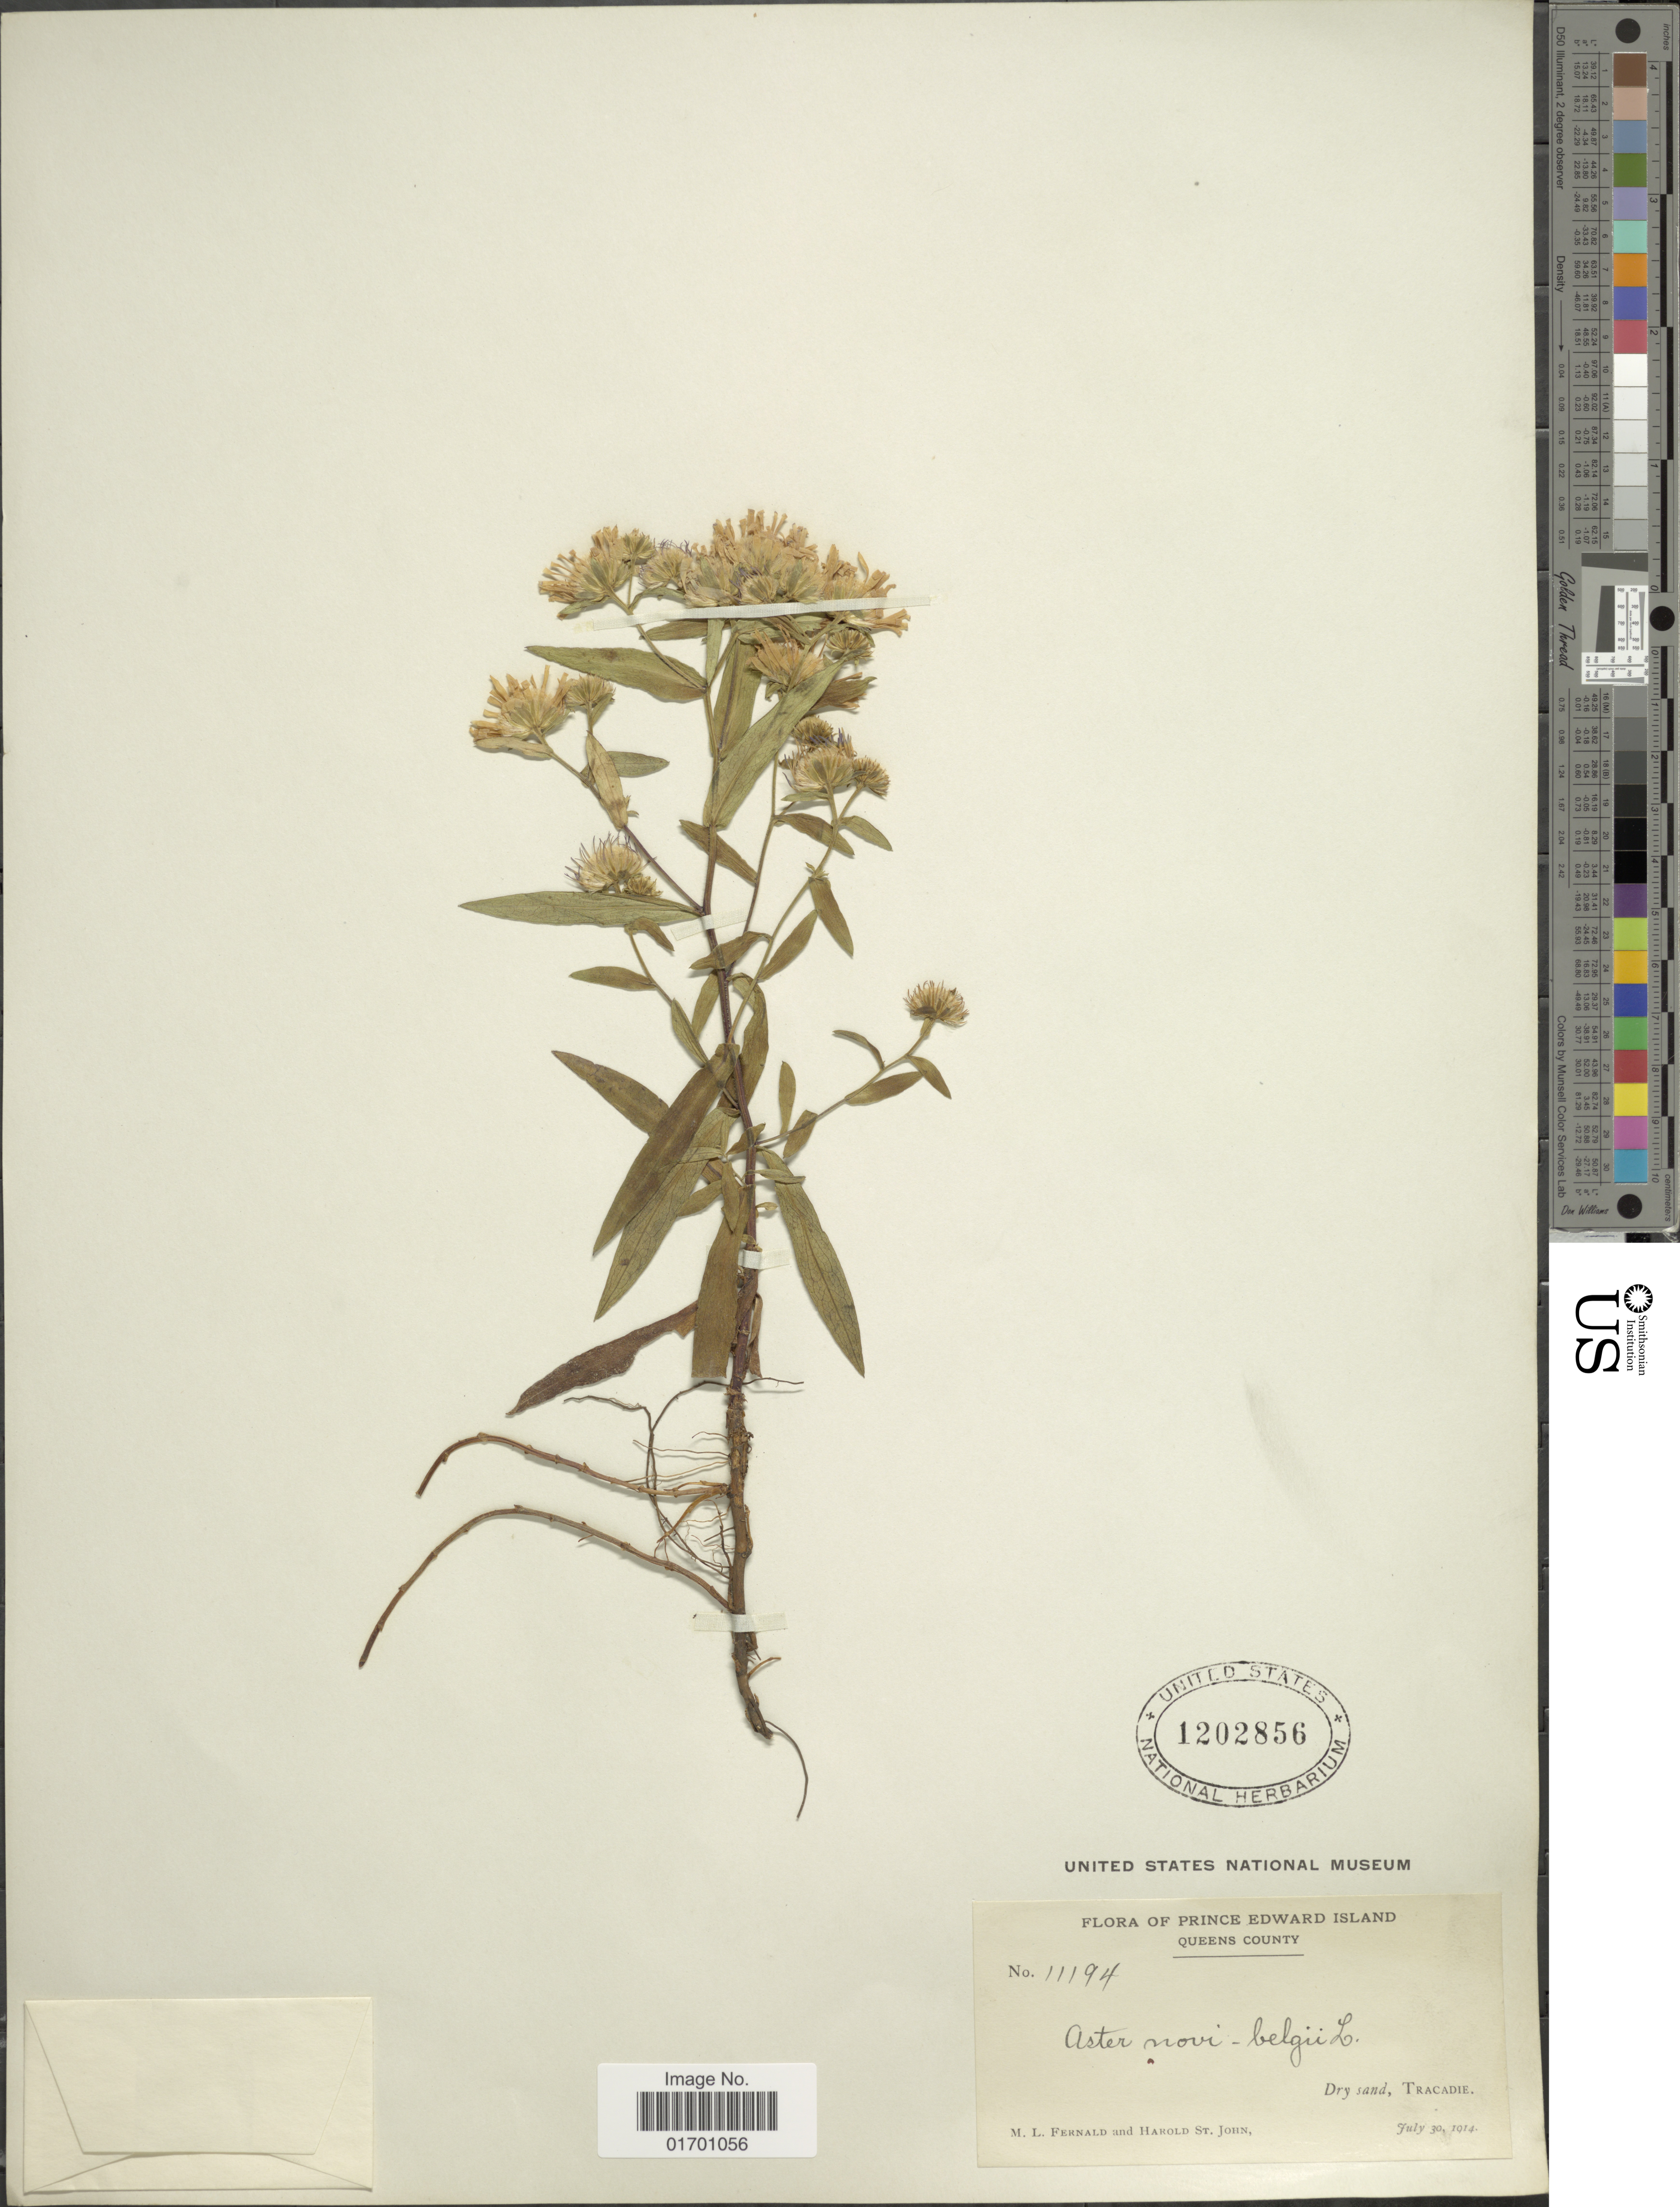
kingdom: Plantae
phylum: Tracheophyta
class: Magnoliopsida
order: Asterales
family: Asteraceae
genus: Symphyotrichum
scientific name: Symphyotrichum novi-belgii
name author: (L.) G.L. Nesom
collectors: M. L. Fernald & H. St. John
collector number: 11194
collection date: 1914-07-30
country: Canada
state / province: Prince Edward Island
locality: Prince Edward Island. Queens County. Tracadie.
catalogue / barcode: US 1202856